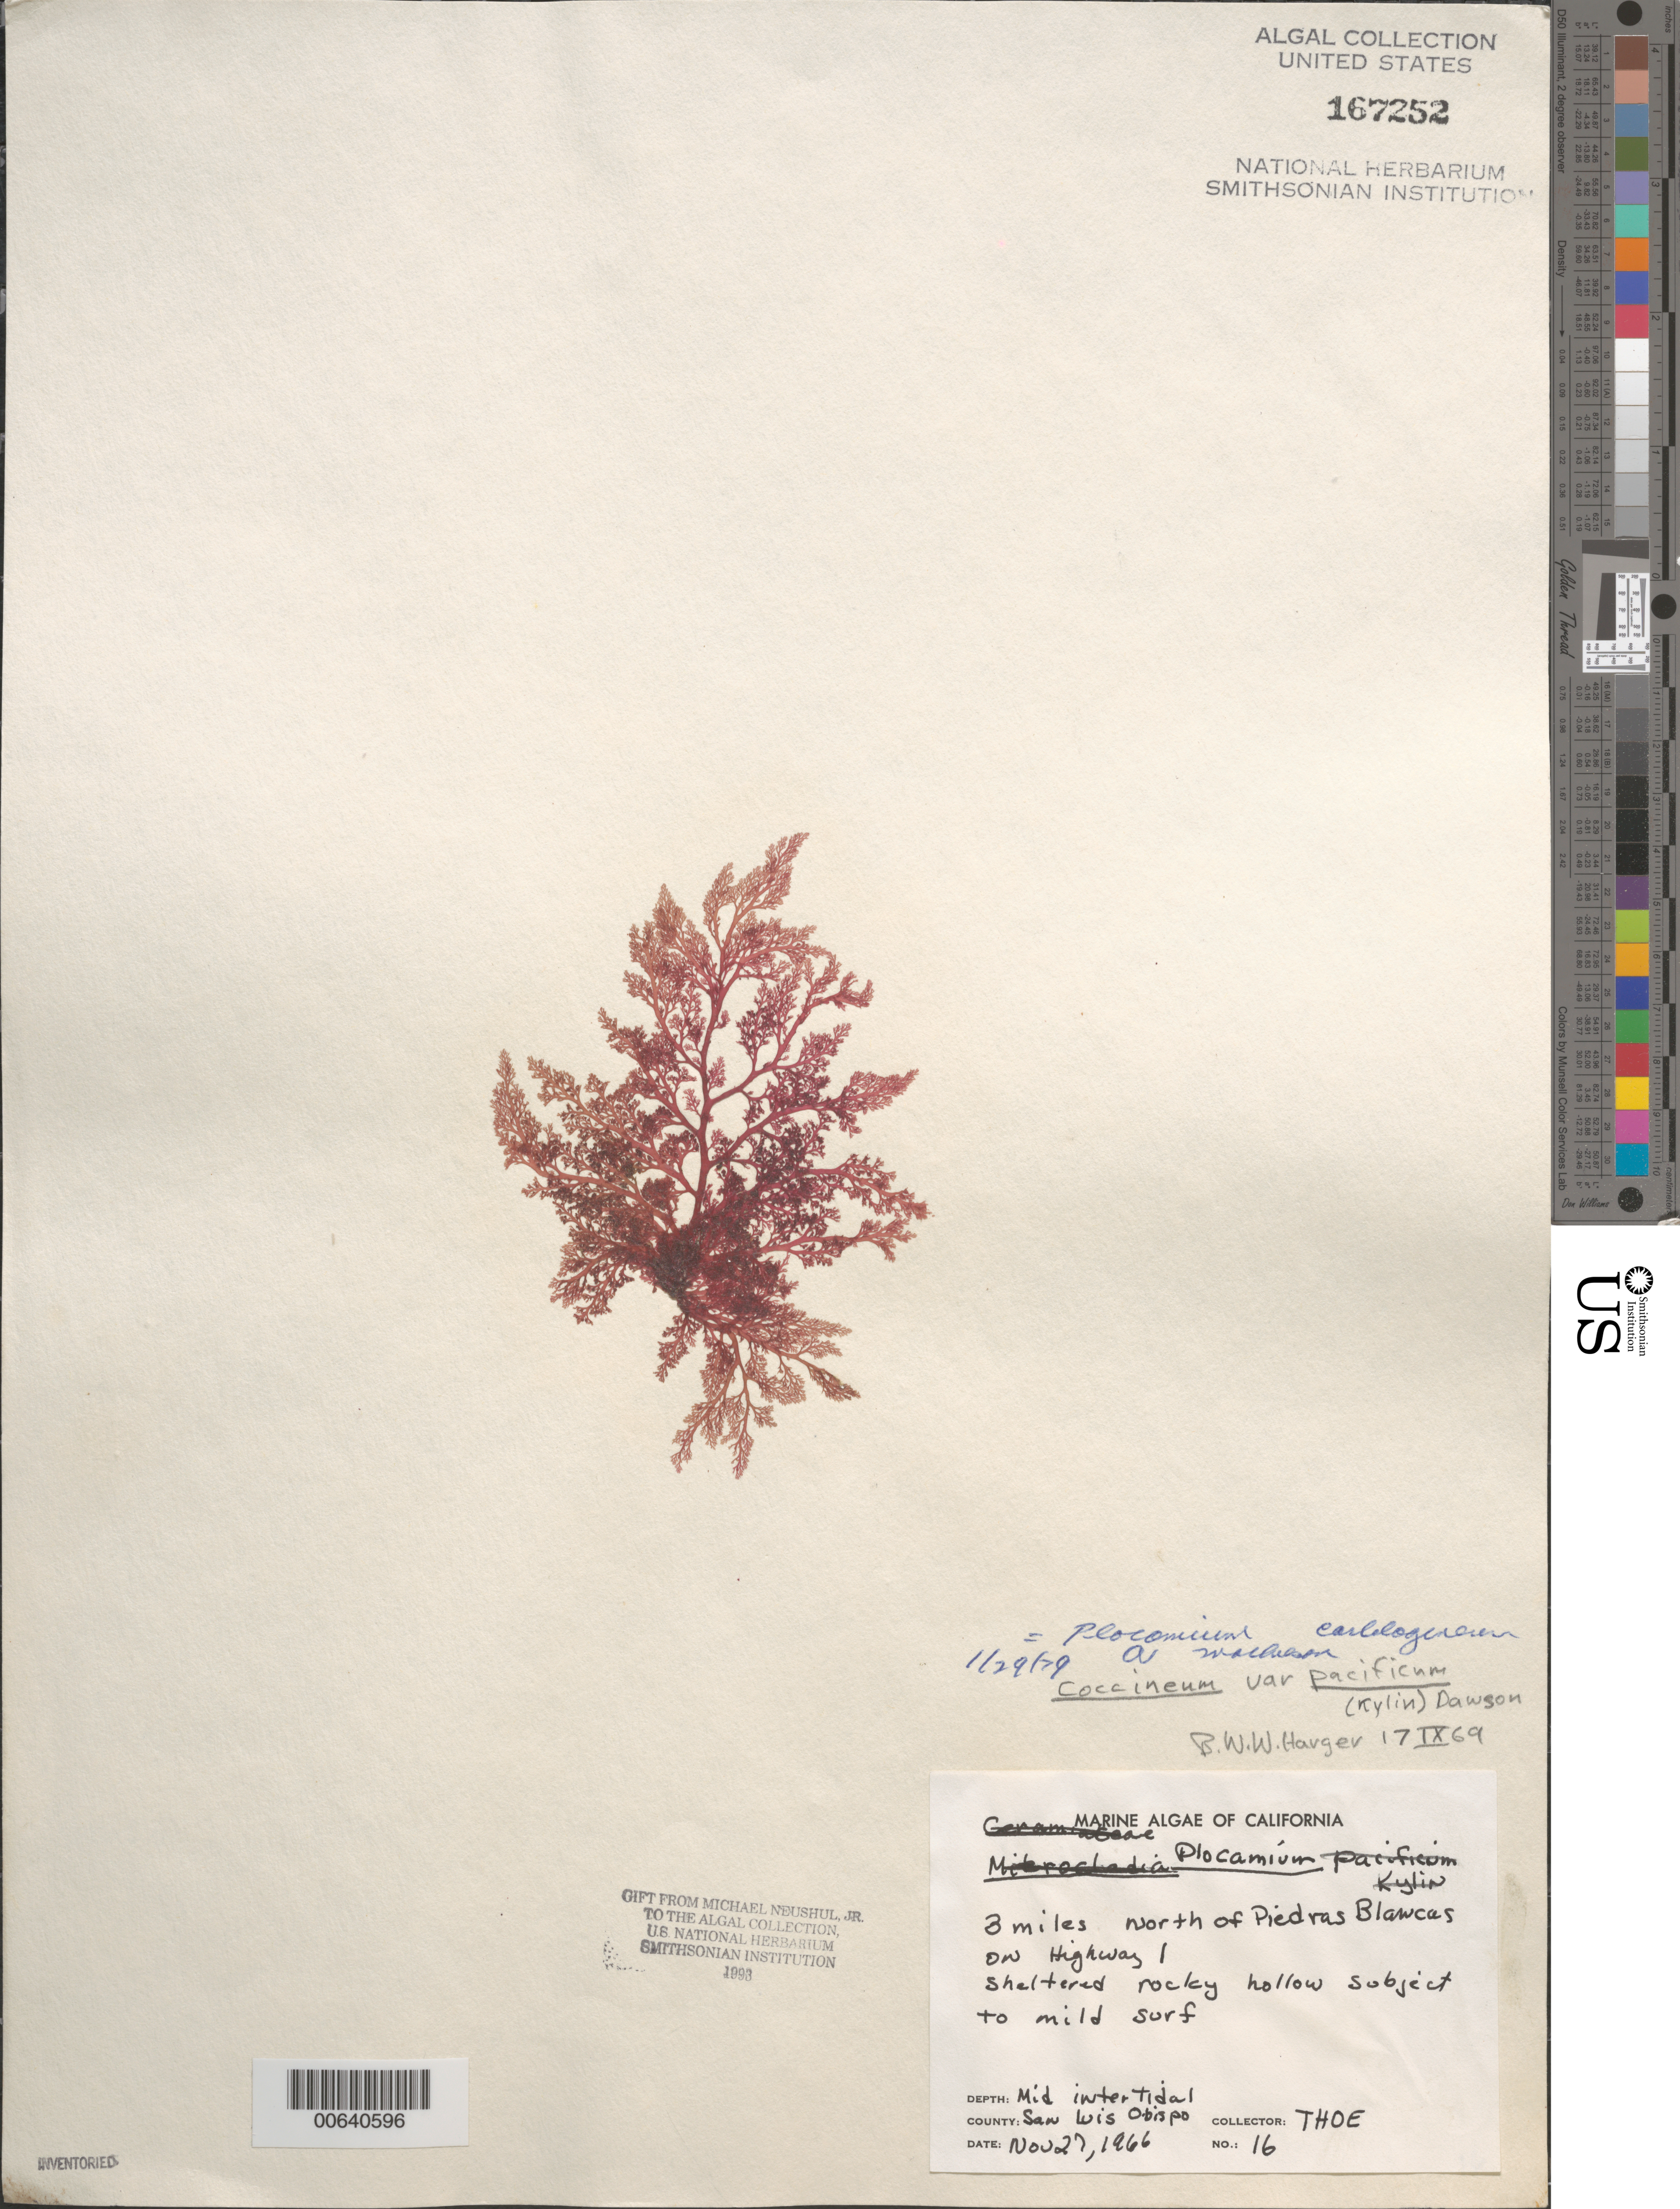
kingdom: Plantae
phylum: Rhodophyta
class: Florideophyceae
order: Plocamiales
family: Plocamiaceae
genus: Plocamium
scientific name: Plocamium cartilagineum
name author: (L.) P.S. Dixon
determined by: Mathieson, A. C.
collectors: THOE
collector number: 16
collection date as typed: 27 Nov 1966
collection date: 1966-11-27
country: United States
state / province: California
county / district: San Luis Obispo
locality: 3 miles north of Piedras Blancas, Highway 1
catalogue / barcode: US 167252